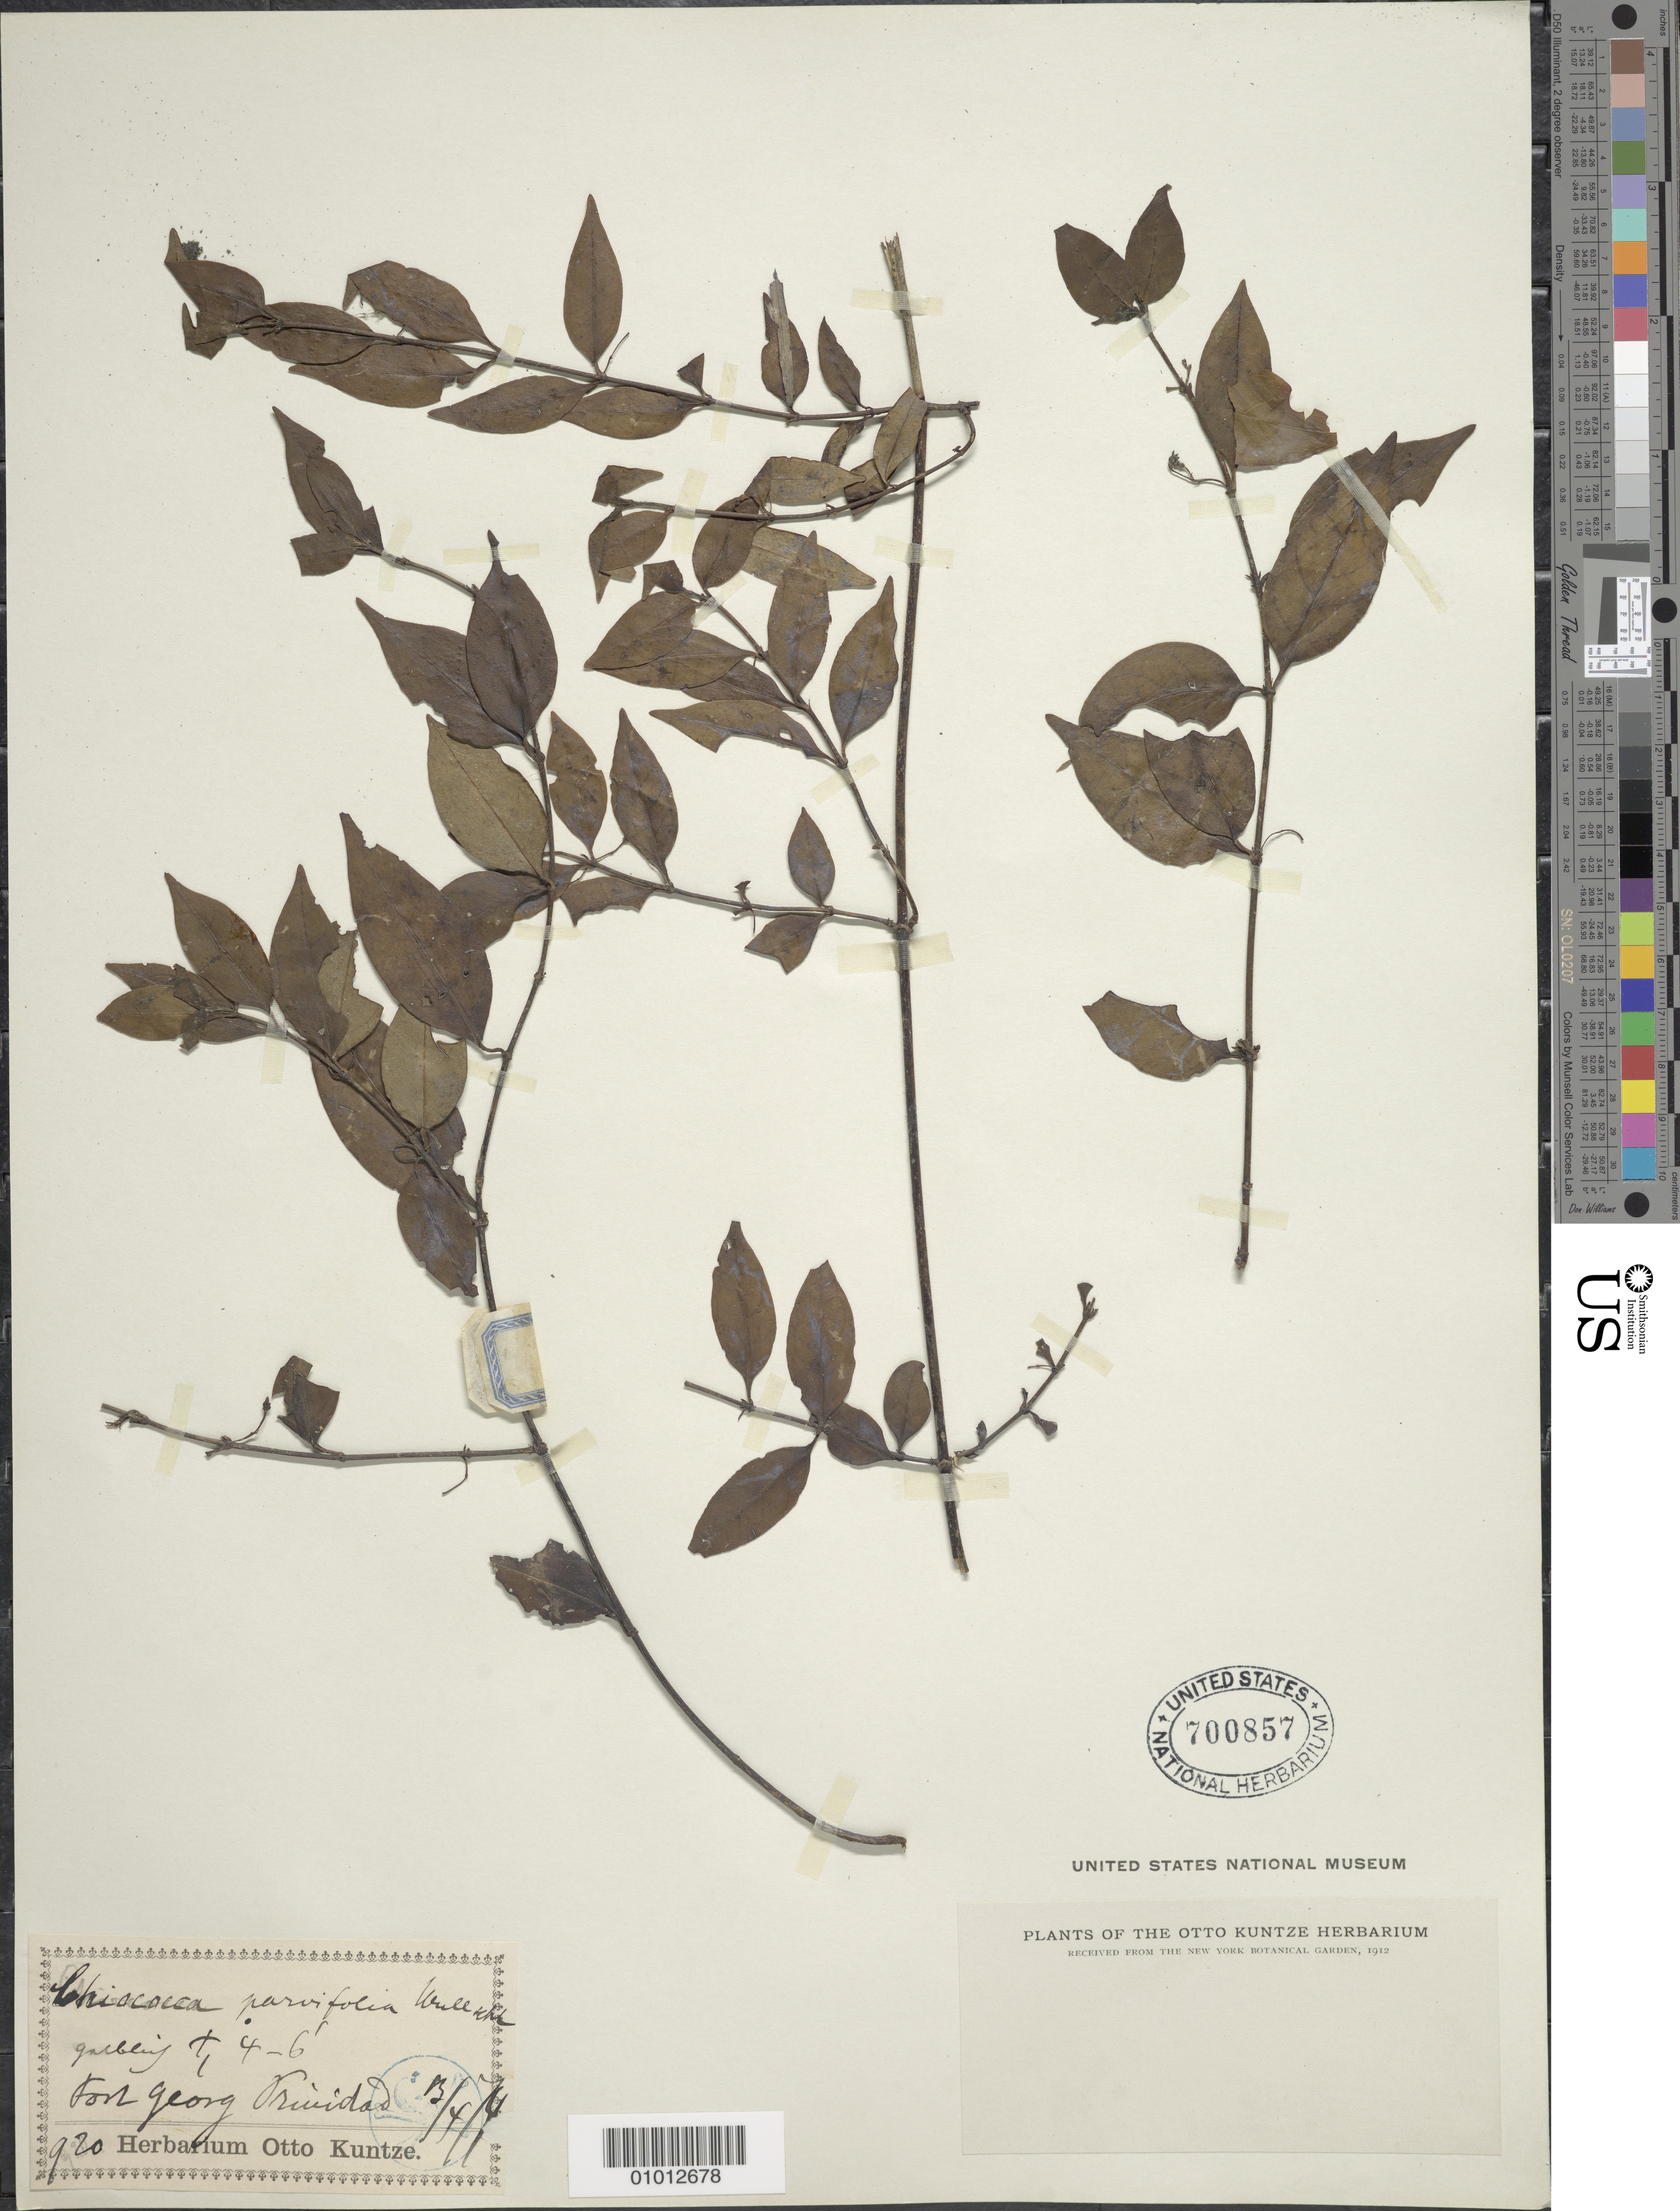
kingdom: Plantae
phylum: Tracheophyta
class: Magnoliopsida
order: Gentianales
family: Rubiaceae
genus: Chiococca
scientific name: Chiococca alba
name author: (L.) Hitchc.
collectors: C.E.O. Kuntze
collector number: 920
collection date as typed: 13 Apr 1874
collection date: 1874-04-13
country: Trinidad and Tobago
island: Trinidad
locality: Fort Georg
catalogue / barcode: US 700857